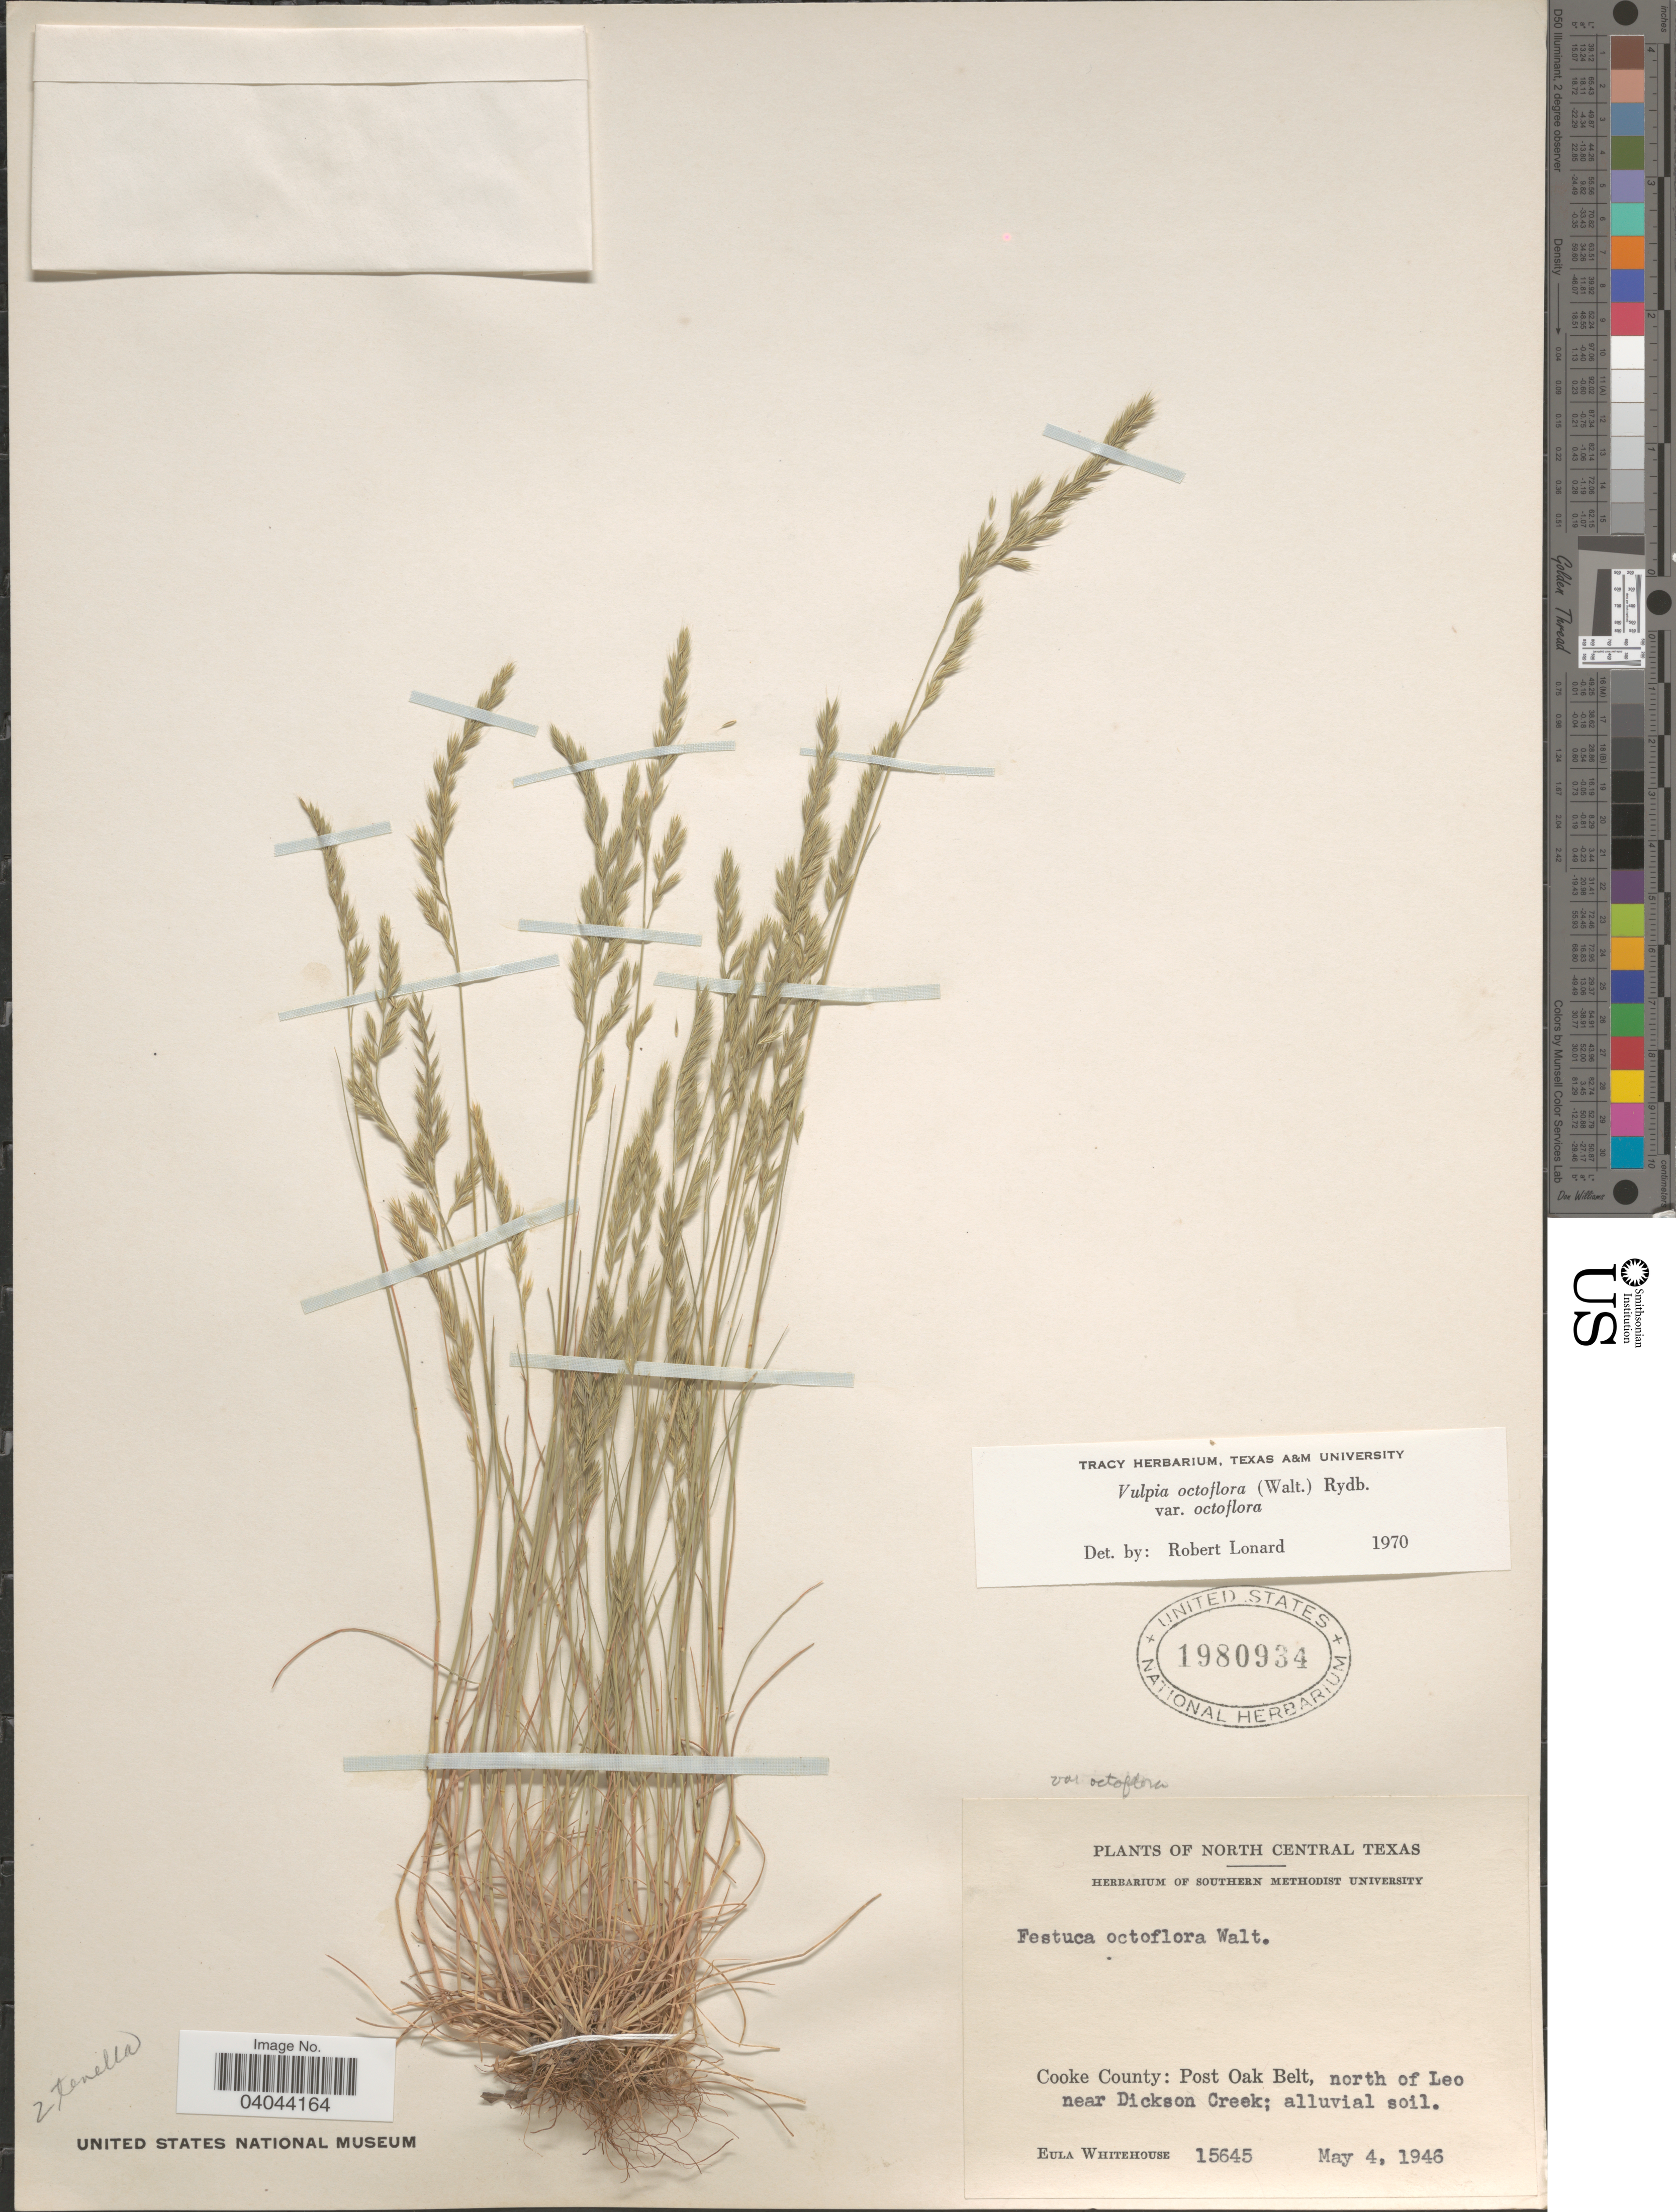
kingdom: Plantae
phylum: Tracheophyta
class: Liliopsida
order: Poales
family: Poaceae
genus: Festuca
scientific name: Festuca octoflora var. octoflora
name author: Walter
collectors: E. Whitehouse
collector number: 15645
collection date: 1946-05-04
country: United States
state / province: Texas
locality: North Central Texas. Cooke County: Post Oak Belt, north of Leo near Dickson Creek.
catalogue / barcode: US 1980934